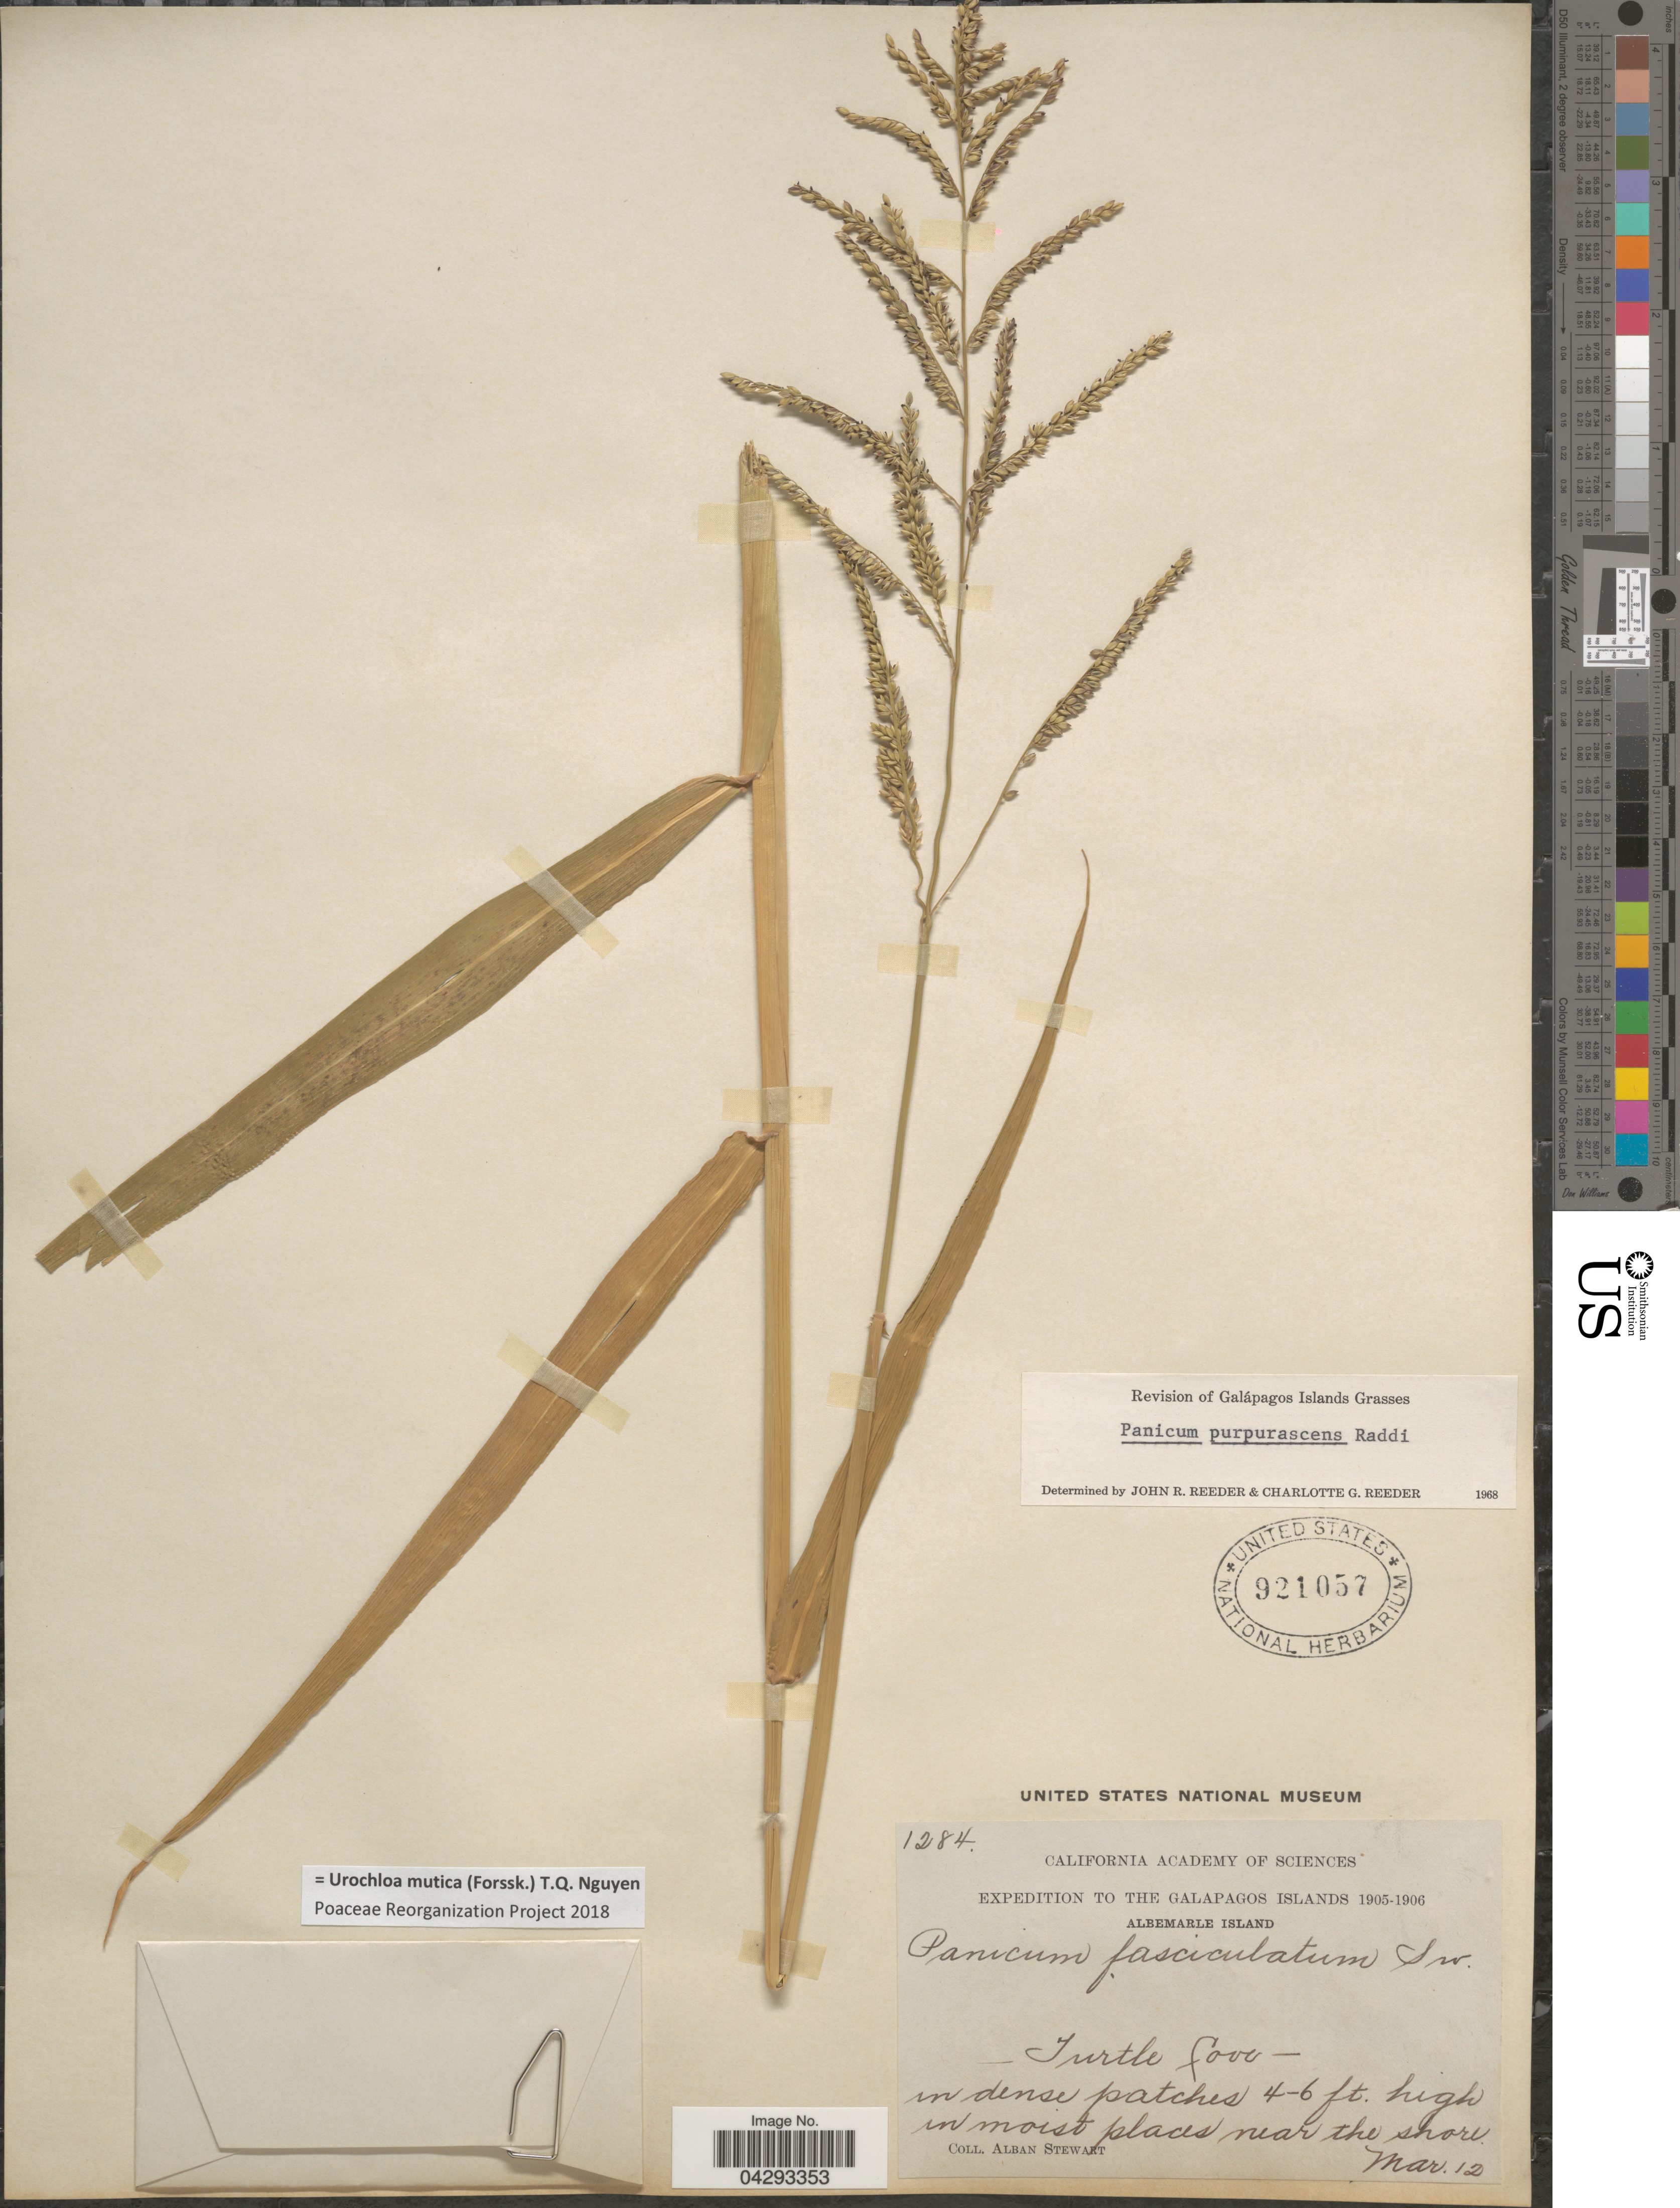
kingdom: Plantae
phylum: Tracheophyta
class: Liliopsida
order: Poales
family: Poaceae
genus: Urochloa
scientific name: Urochloa mutica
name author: (Forssk.) T.Q. Nguyen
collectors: A. Stewart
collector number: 1284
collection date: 1905-03-12/1906-03-12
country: Ecuador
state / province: Colón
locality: Expedition To The Galapagos Islands 1905-1906. Albemarle Island. Turtle Cove. In moist places near the shore.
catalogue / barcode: US 921057